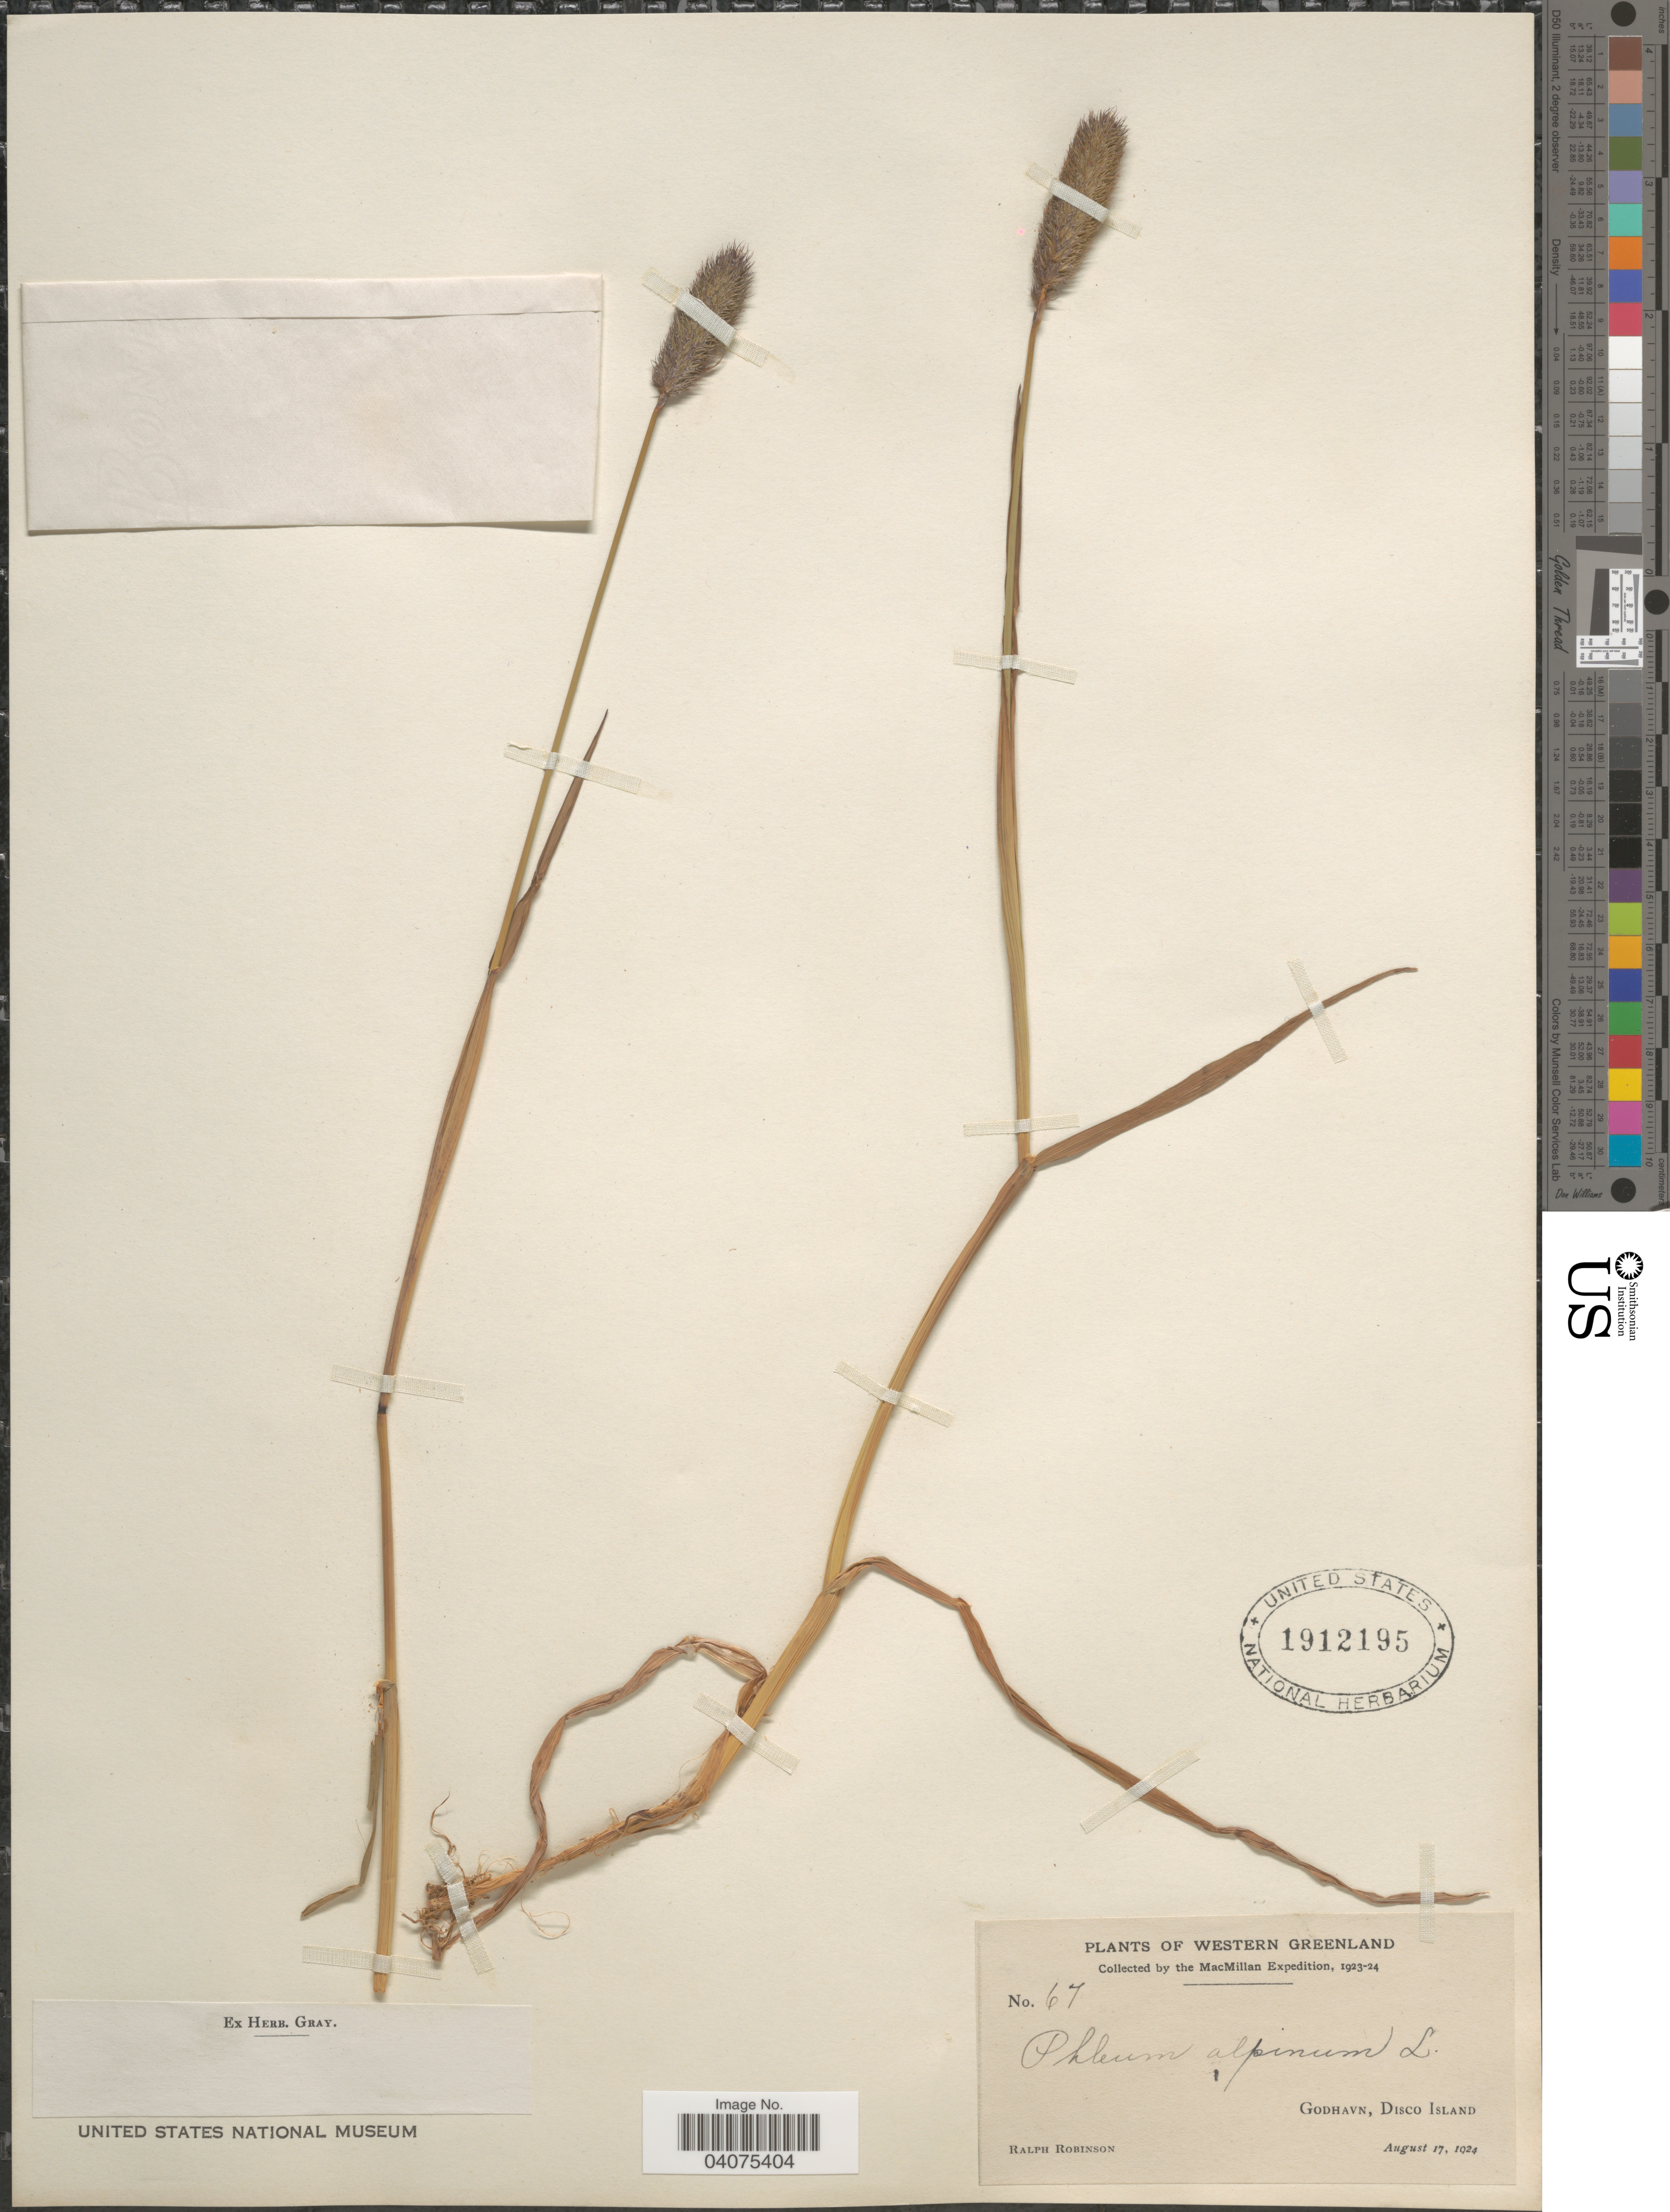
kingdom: Plantae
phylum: Tracheophyta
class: Liliopsida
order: Poales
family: Poaceae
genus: Phleum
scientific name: Phleum alpinum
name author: L.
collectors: R. Robinson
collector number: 67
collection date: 1924-08-17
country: Greenland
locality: Western Greenland. The MacMillan Expedition, 1923-24. Godhavn, Disco Island.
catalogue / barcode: US 1912195